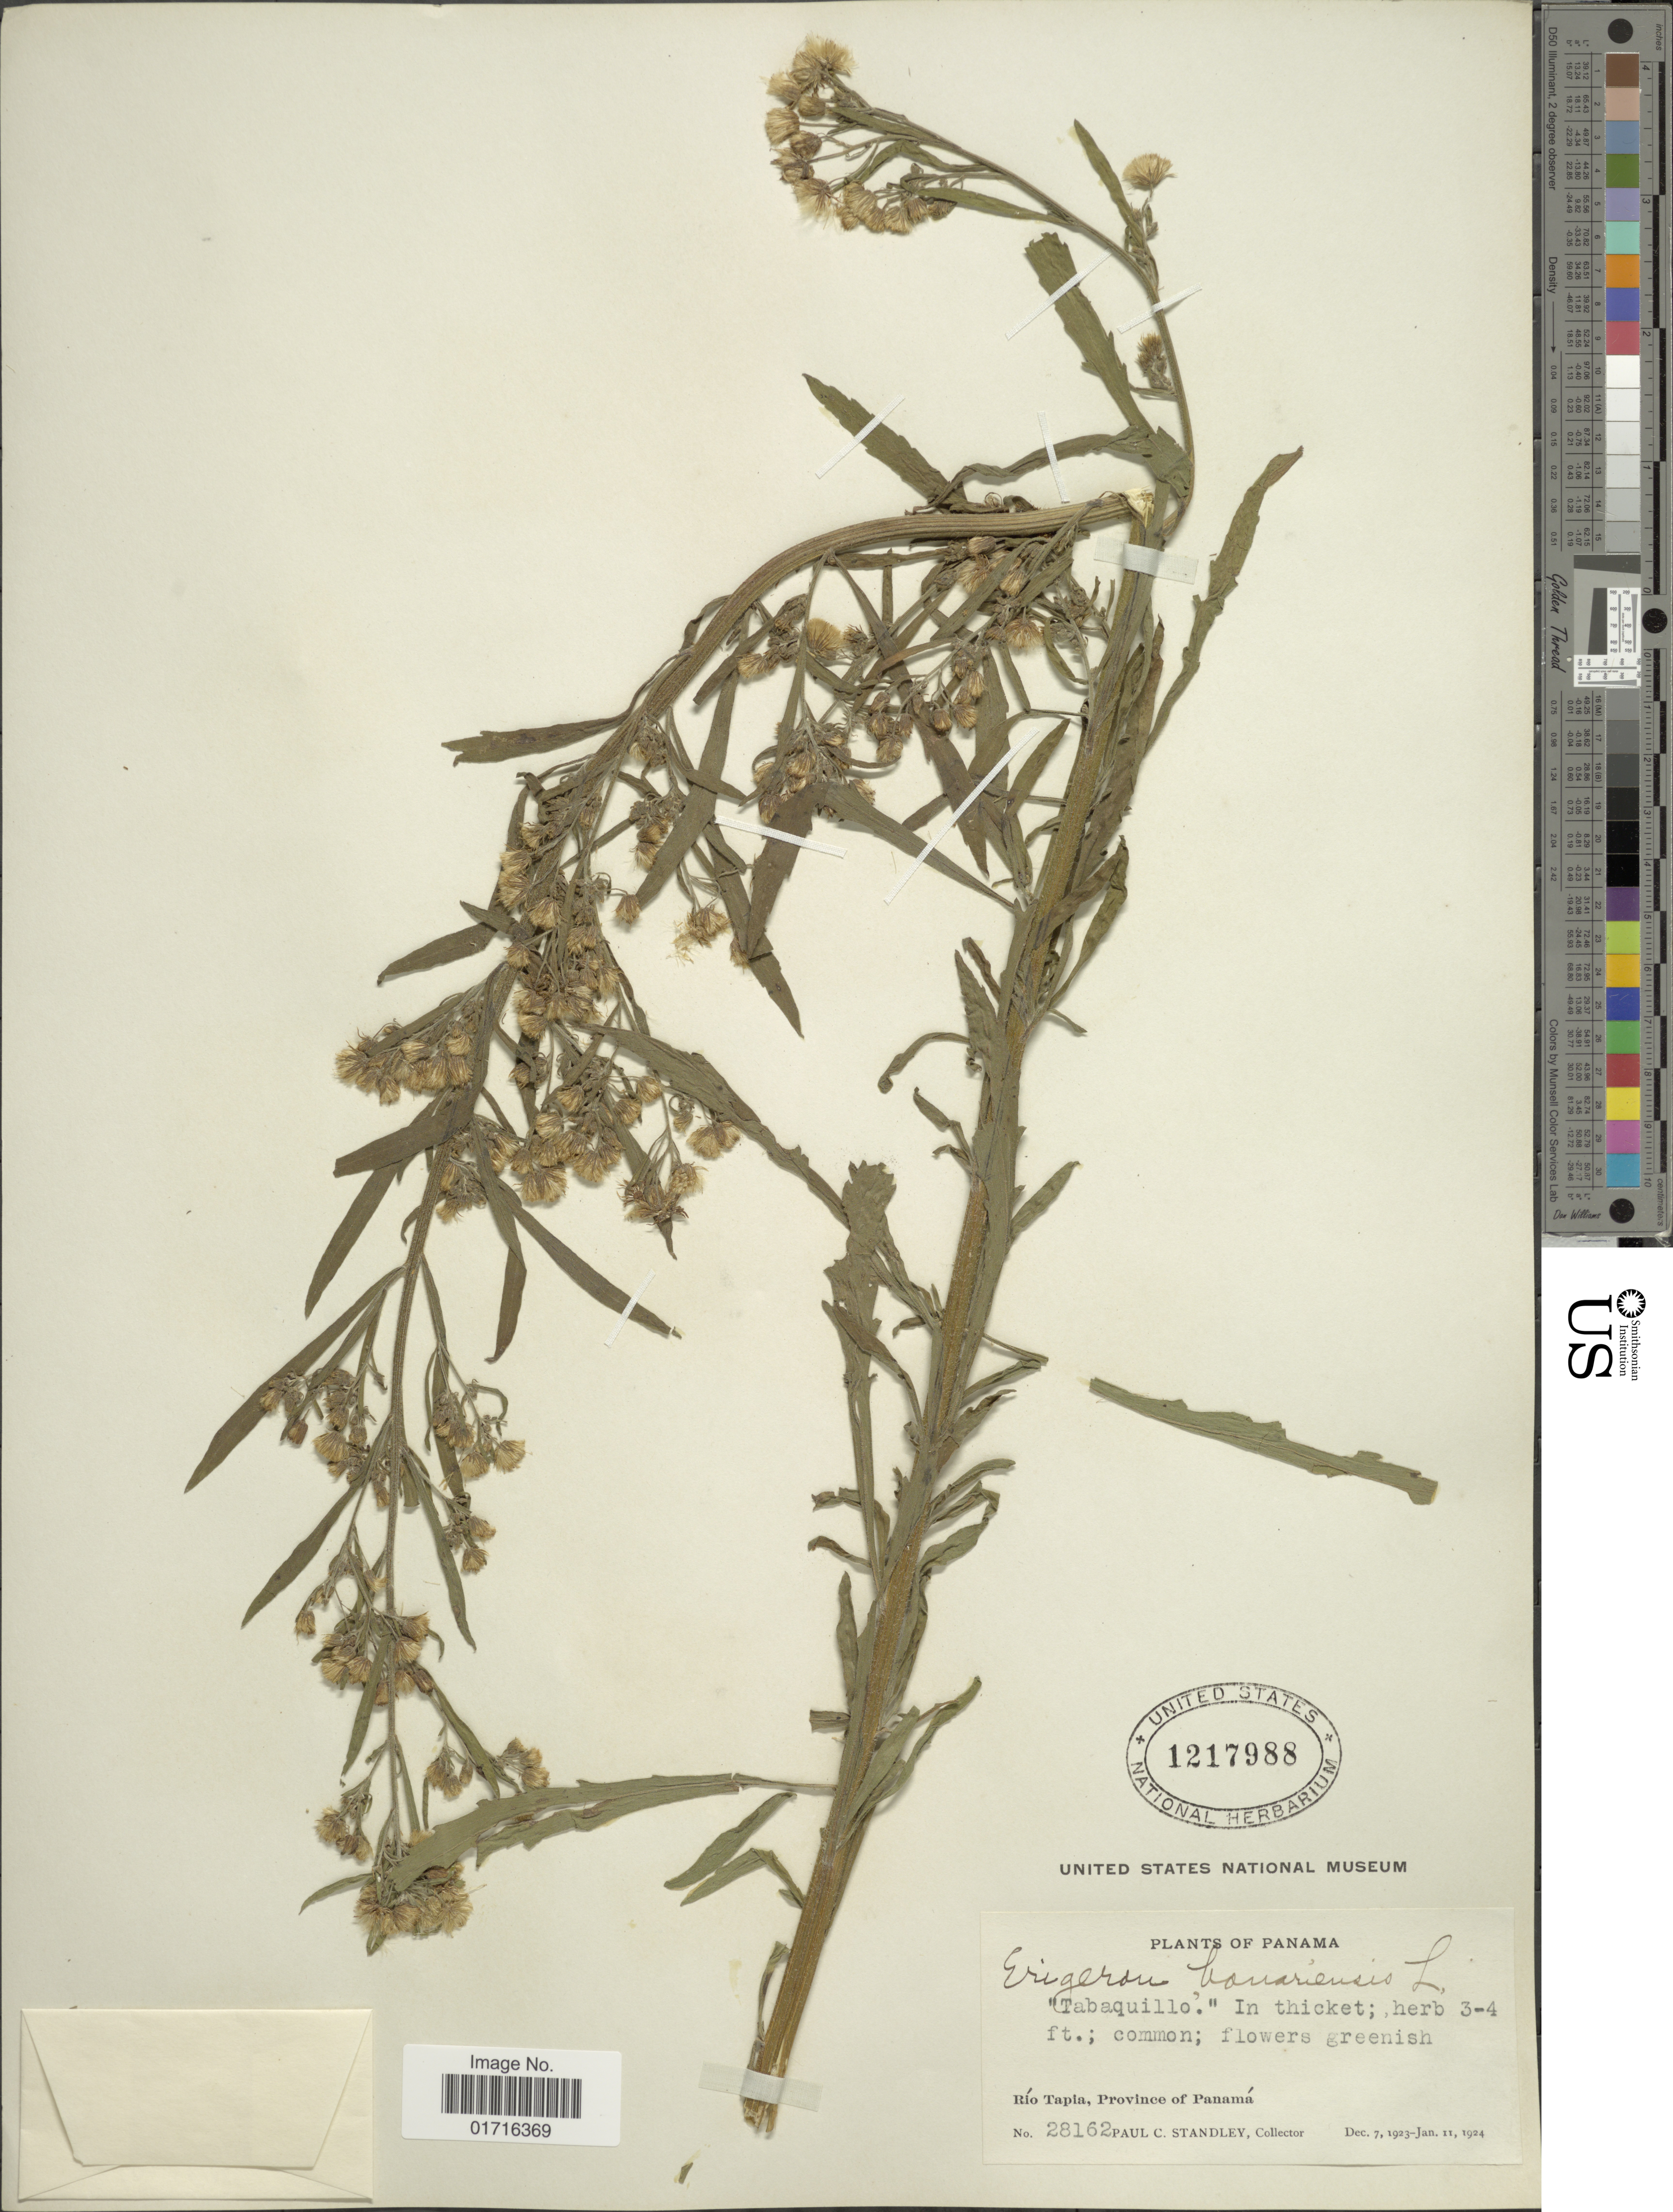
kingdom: Plantae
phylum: Tracheophyta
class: Magnoliopsida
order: Asterales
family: Asteraceae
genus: Conyza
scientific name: Conyza bonariensis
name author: (L.) Cronq.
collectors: P. C. Standley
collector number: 28162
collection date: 1923-12-07/1924-01-11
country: Panama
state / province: Panamá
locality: Rio Tapia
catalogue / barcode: US 1217988